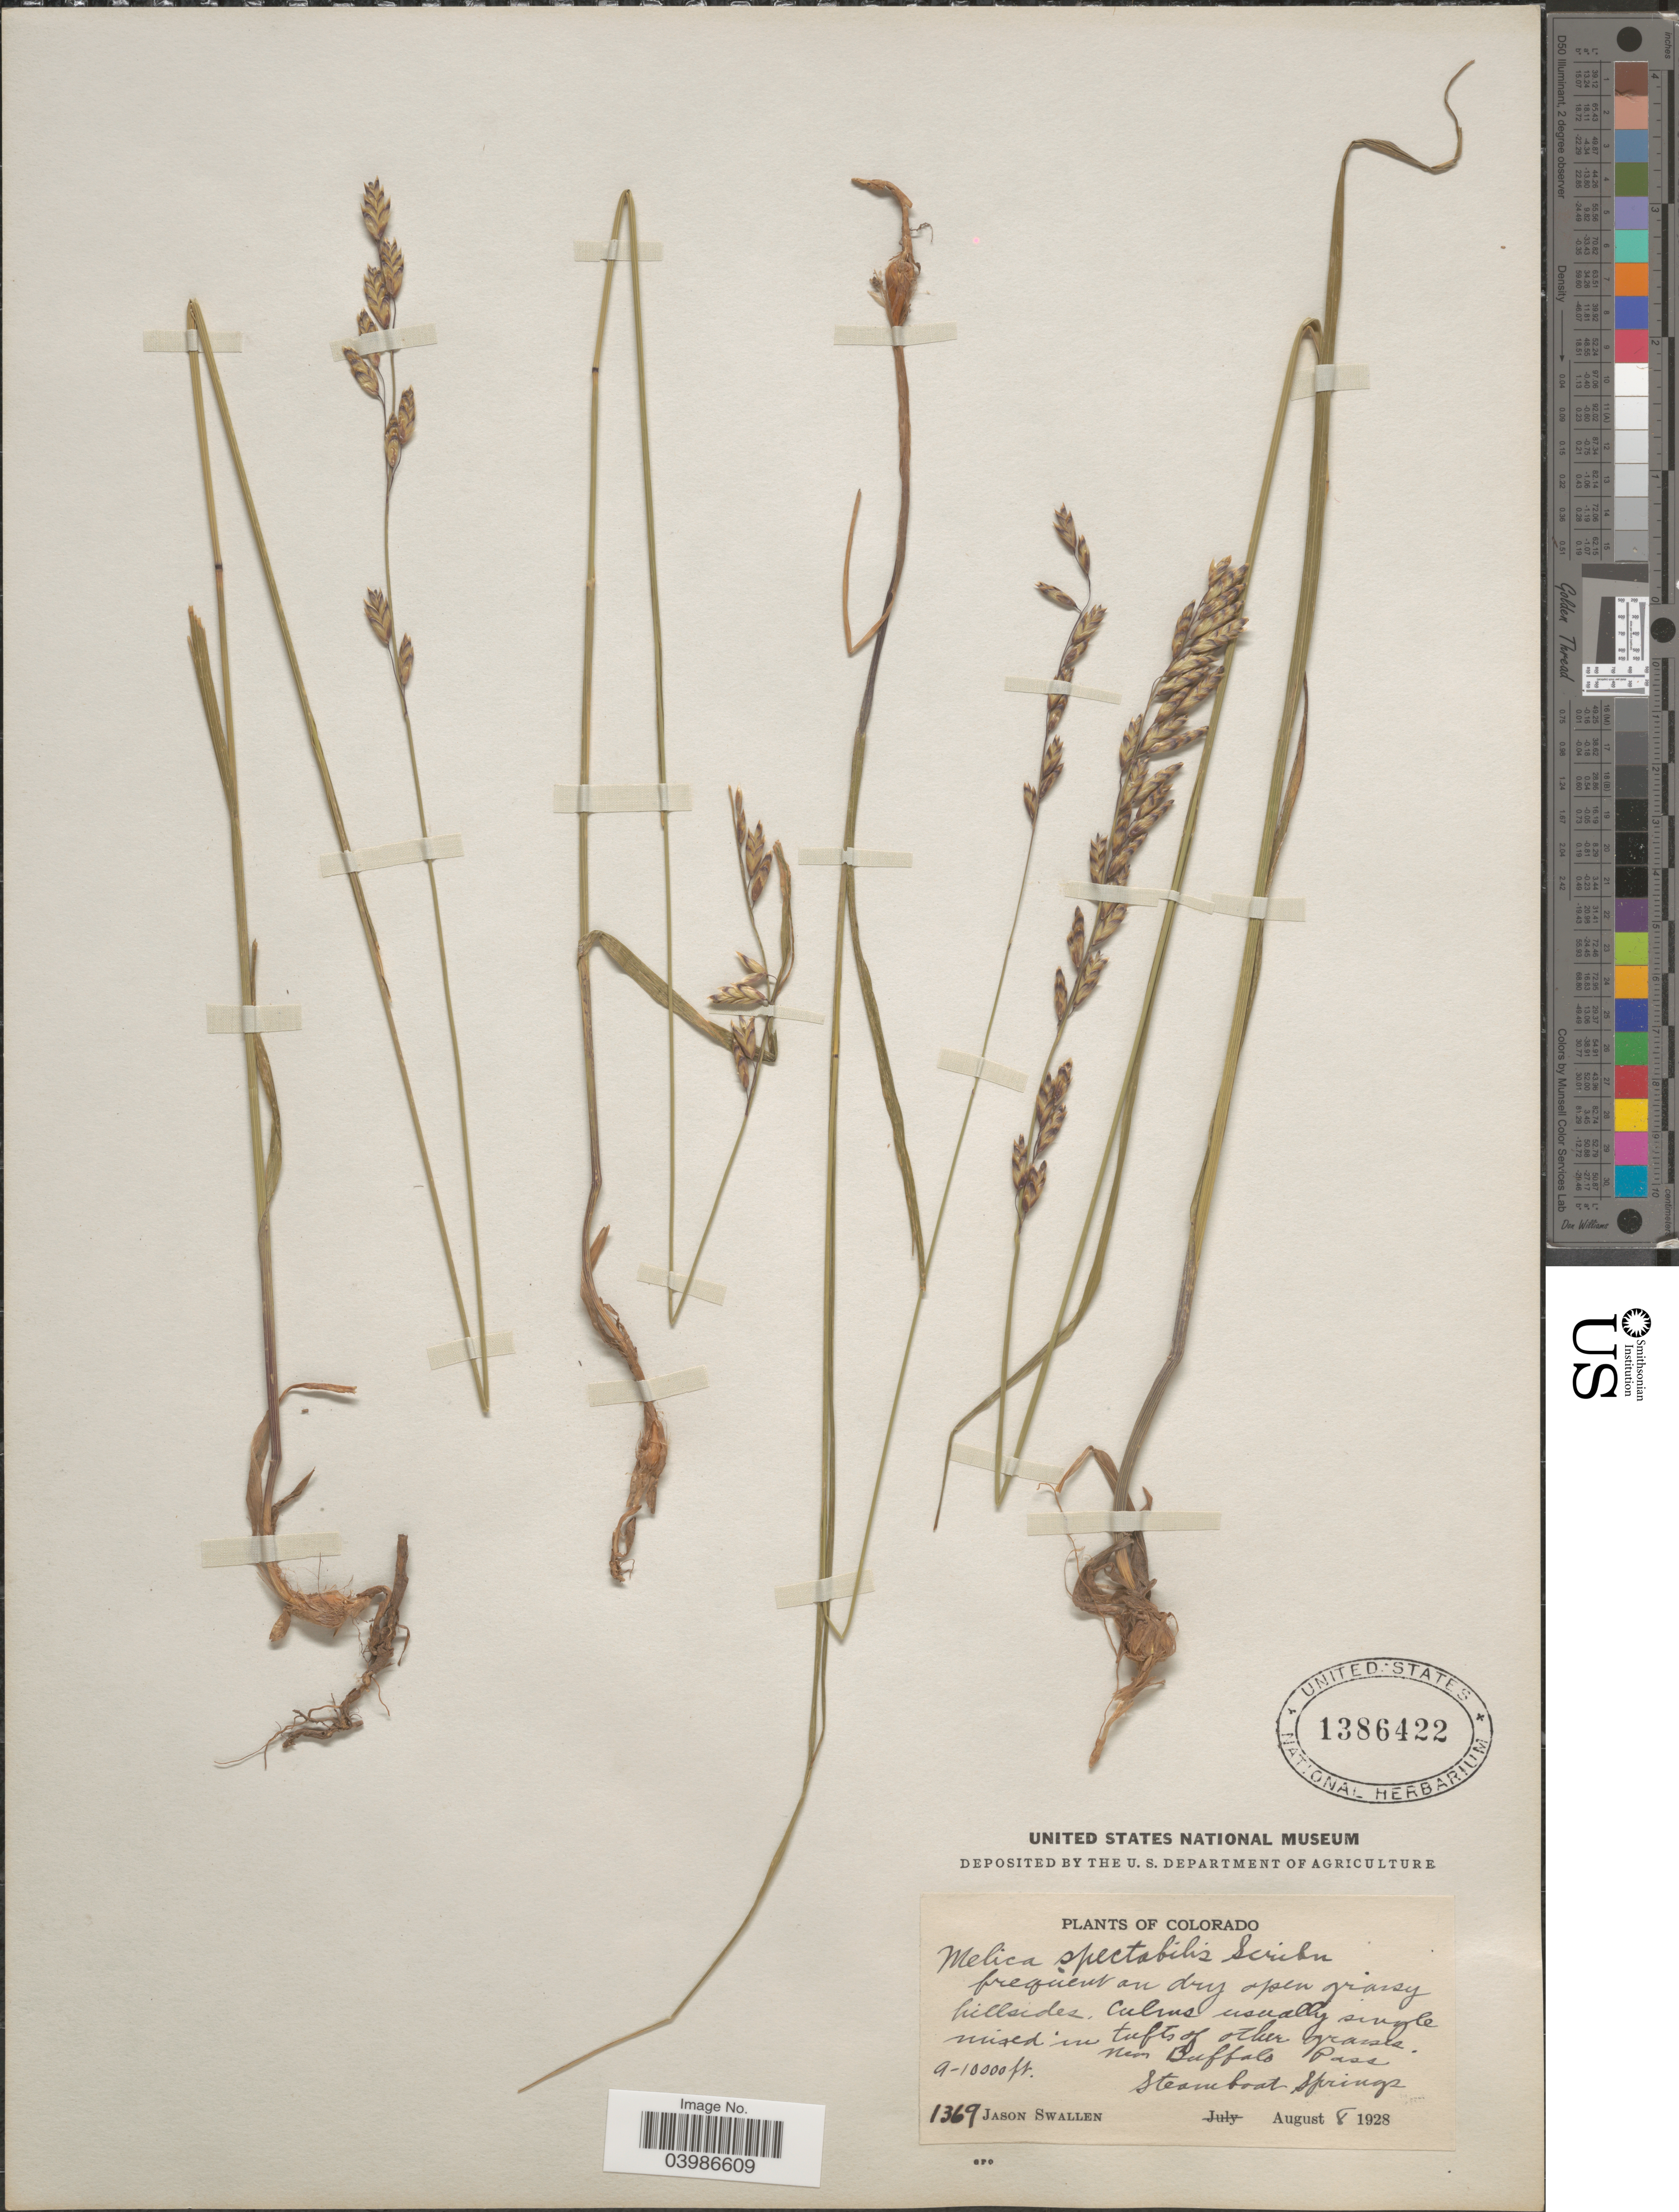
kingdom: Plantae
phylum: Tracheophyta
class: Liliopsida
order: Poales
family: Poaceae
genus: Melica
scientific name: Melica spectabilis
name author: Scribn.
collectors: J. R. Swallen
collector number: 1369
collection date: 1928-08-08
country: United States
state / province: Colorado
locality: Near Buffalo Pass. Steamboat Springs.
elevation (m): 2743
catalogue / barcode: US 1386422